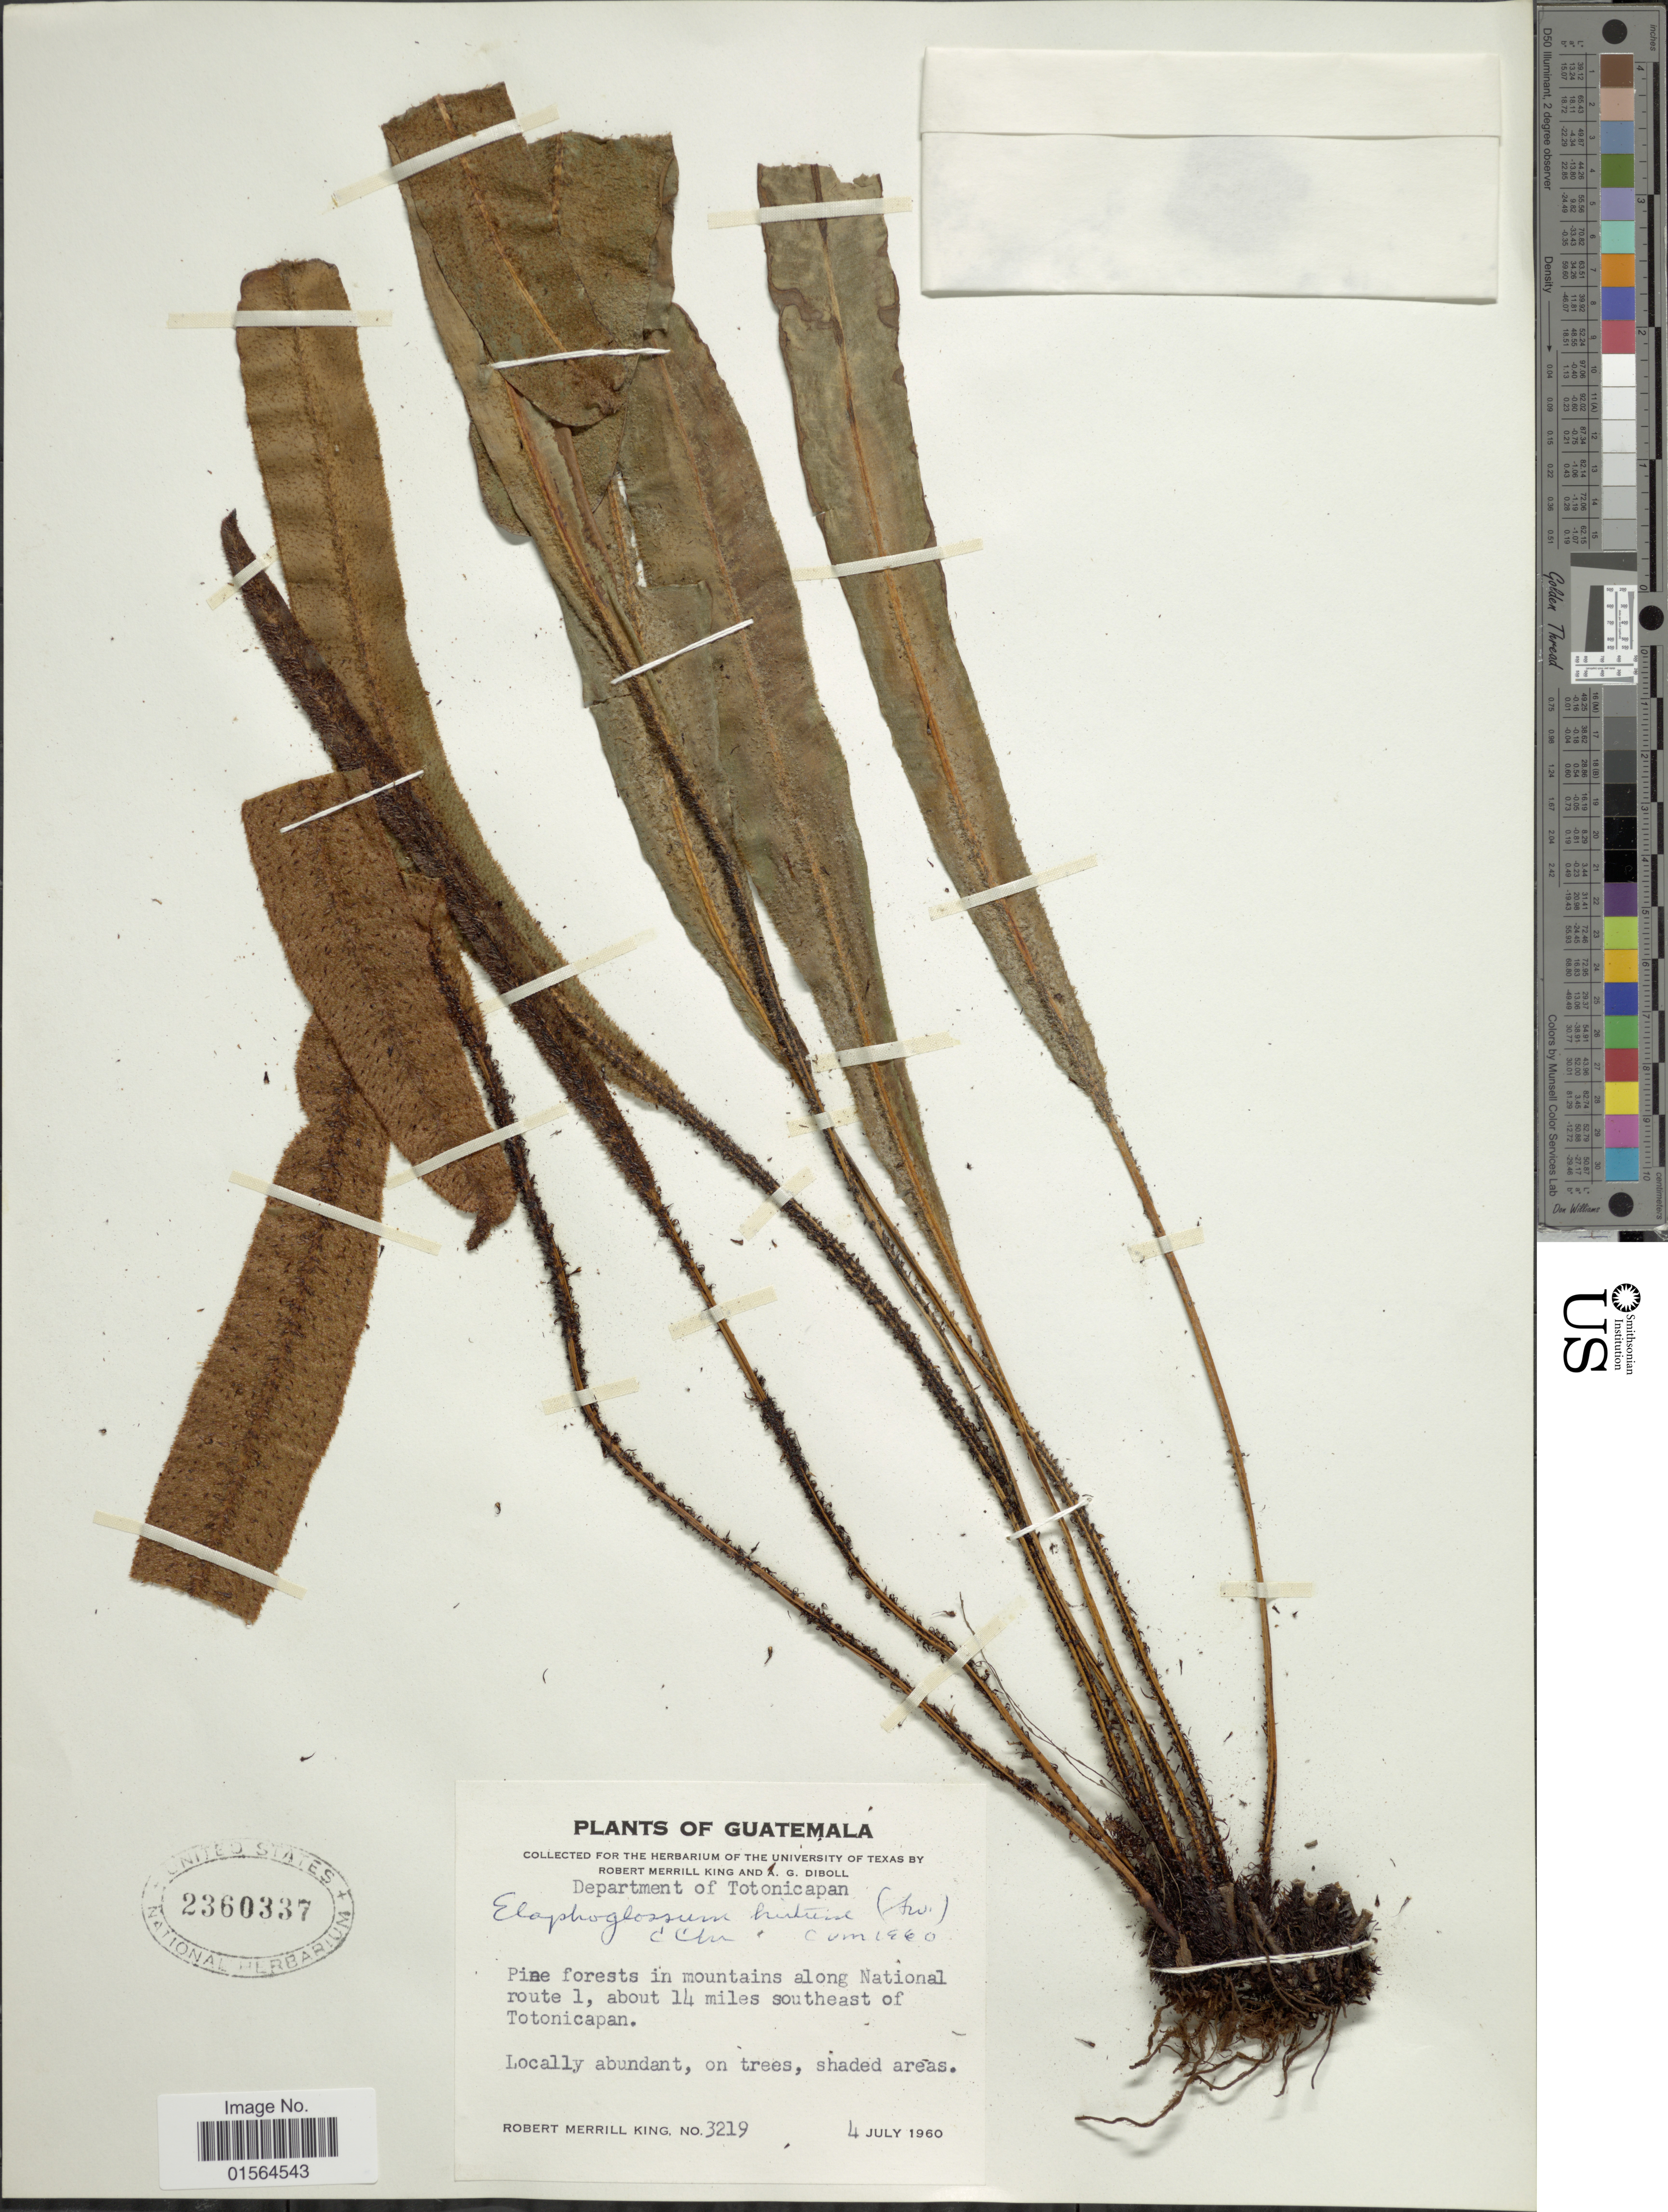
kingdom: Plantae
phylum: Tracheophyta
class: Polypodiopsida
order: Polypodiales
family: Dryopteridaceae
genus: Elaphoglossum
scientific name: Elaphoglossum paleaceum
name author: (Hook. & Grev.) Sledge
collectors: R. M. King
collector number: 3219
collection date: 1960-07-04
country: Guatemala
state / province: Totonicapan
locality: Pine forest in mountains along National route 1, about 14 miles southeast of Totonicapan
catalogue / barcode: US 2360337